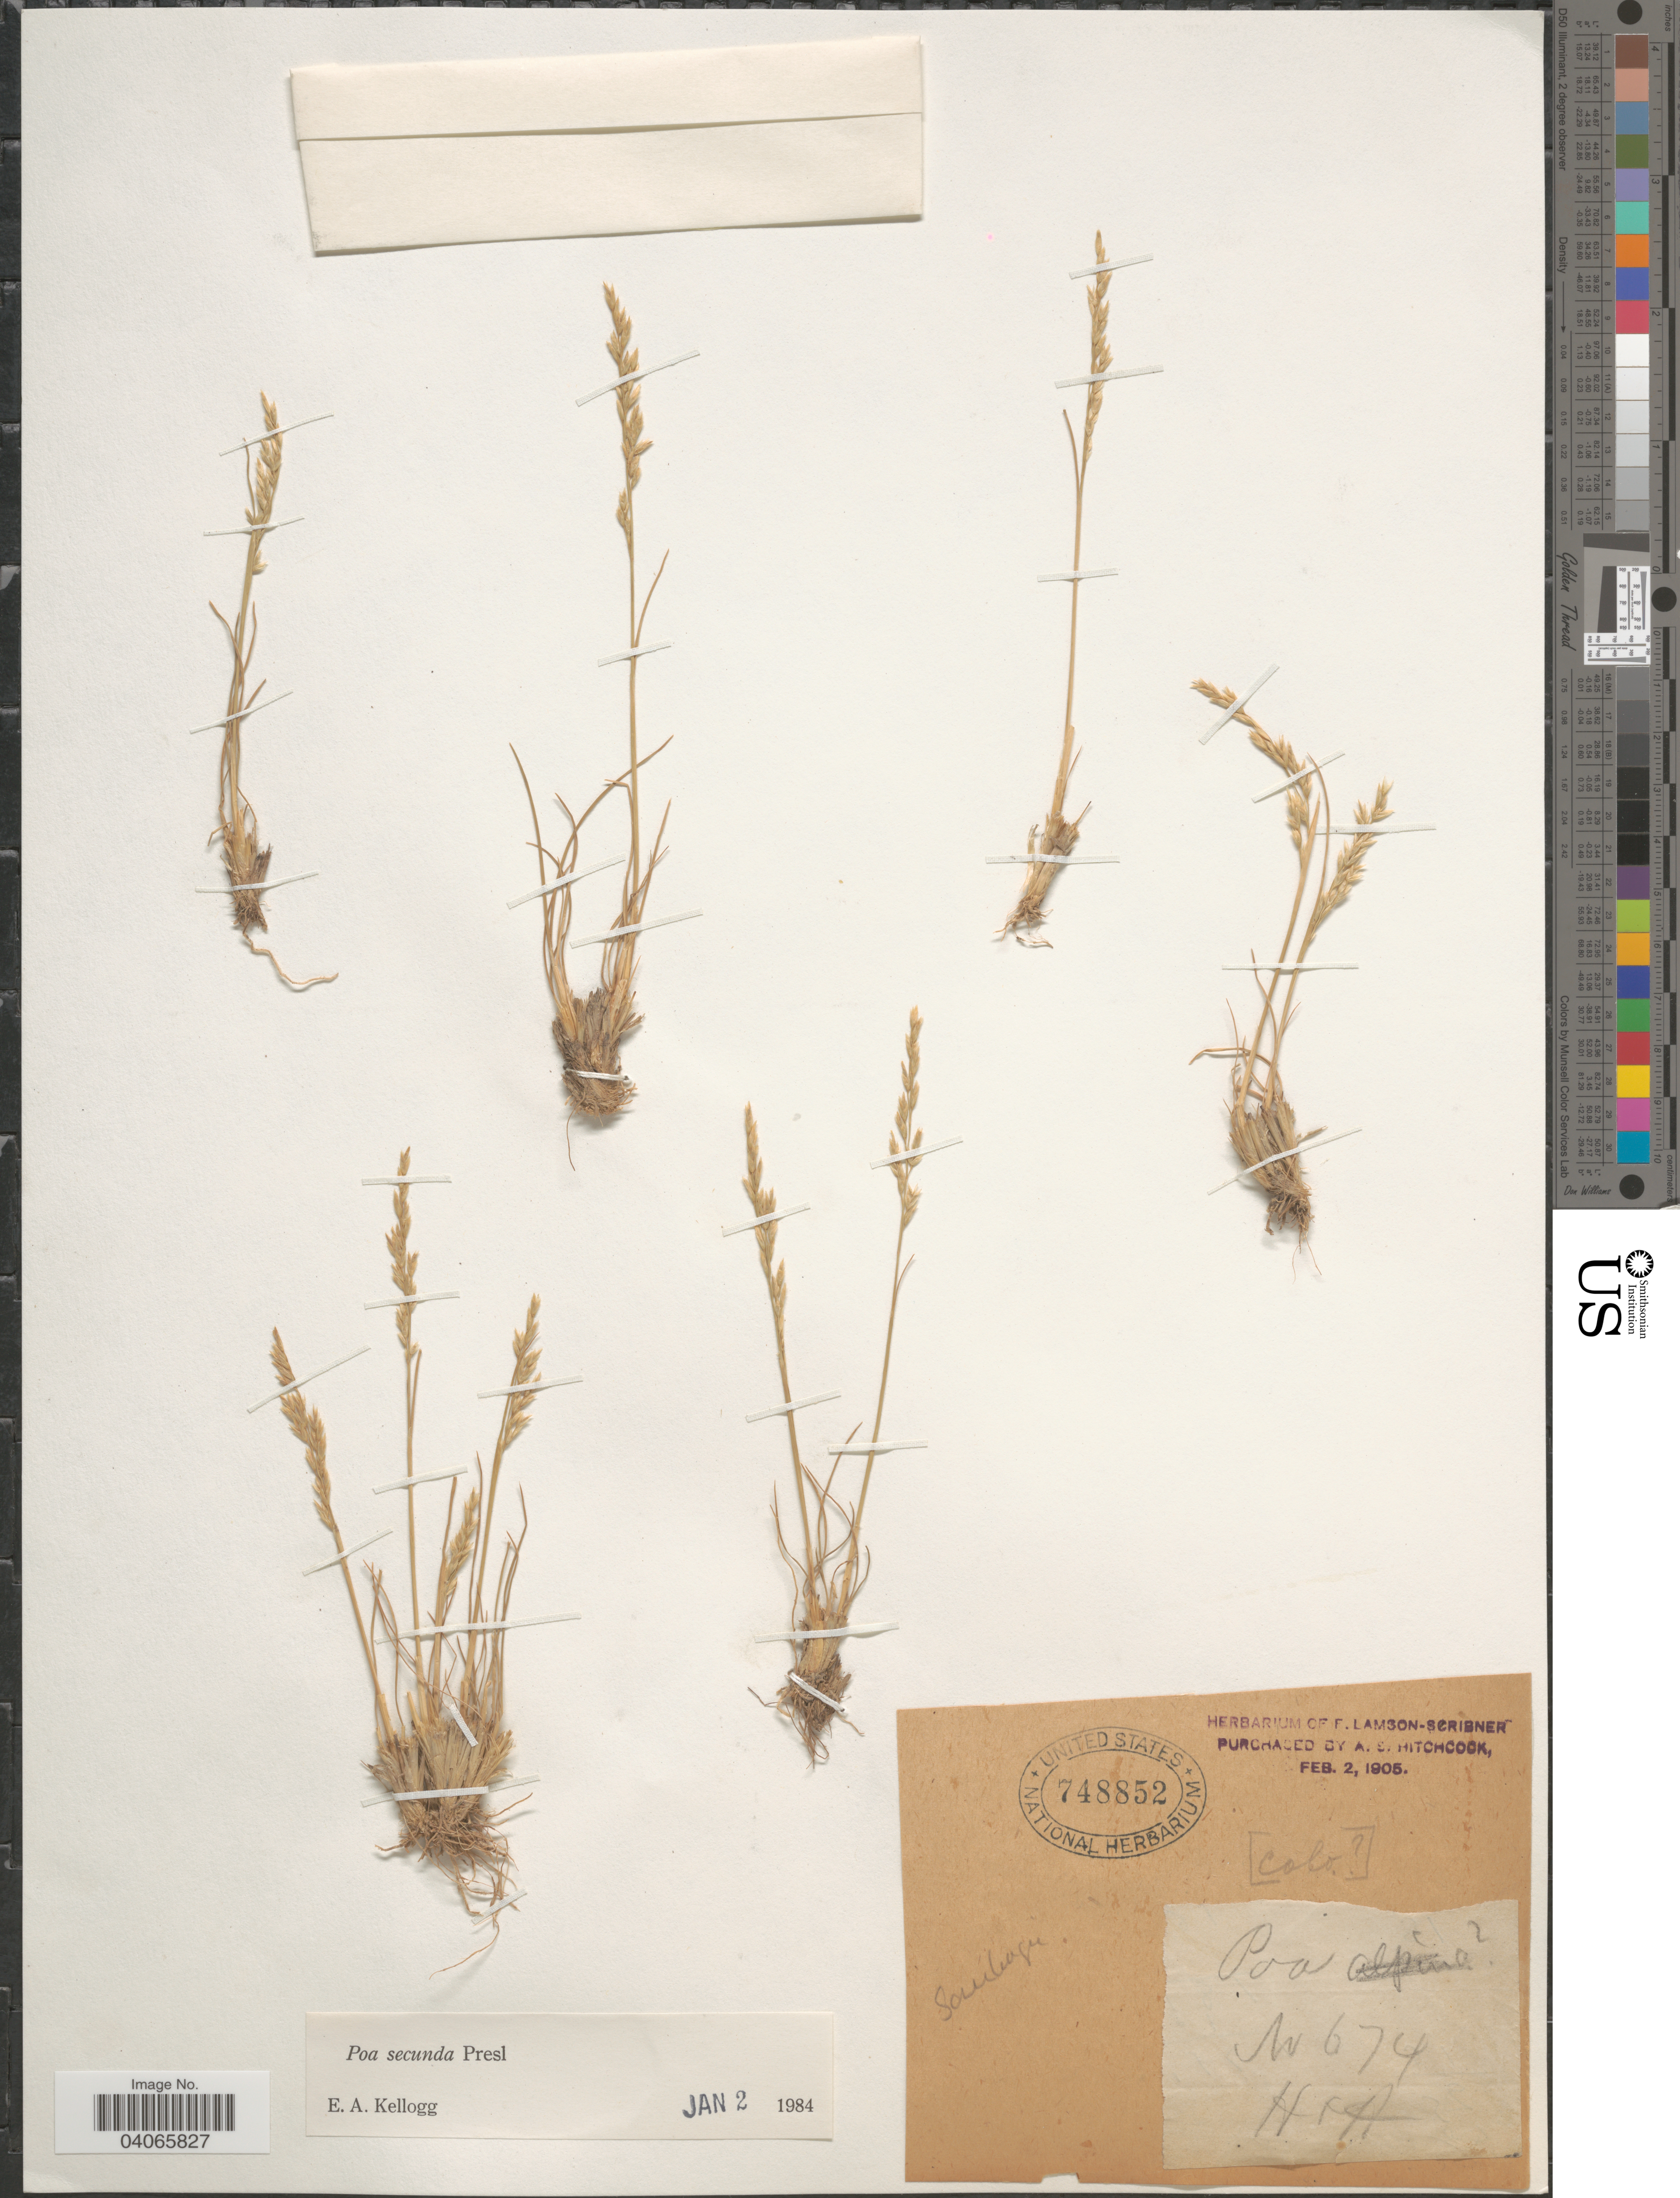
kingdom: Plantae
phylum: Tracheophyta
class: Liliopsida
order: Poales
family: Poaceae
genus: Poa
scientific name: Poa secunda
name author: J. Presl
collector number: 674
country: United States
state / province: Colorado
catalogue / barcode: US 748852